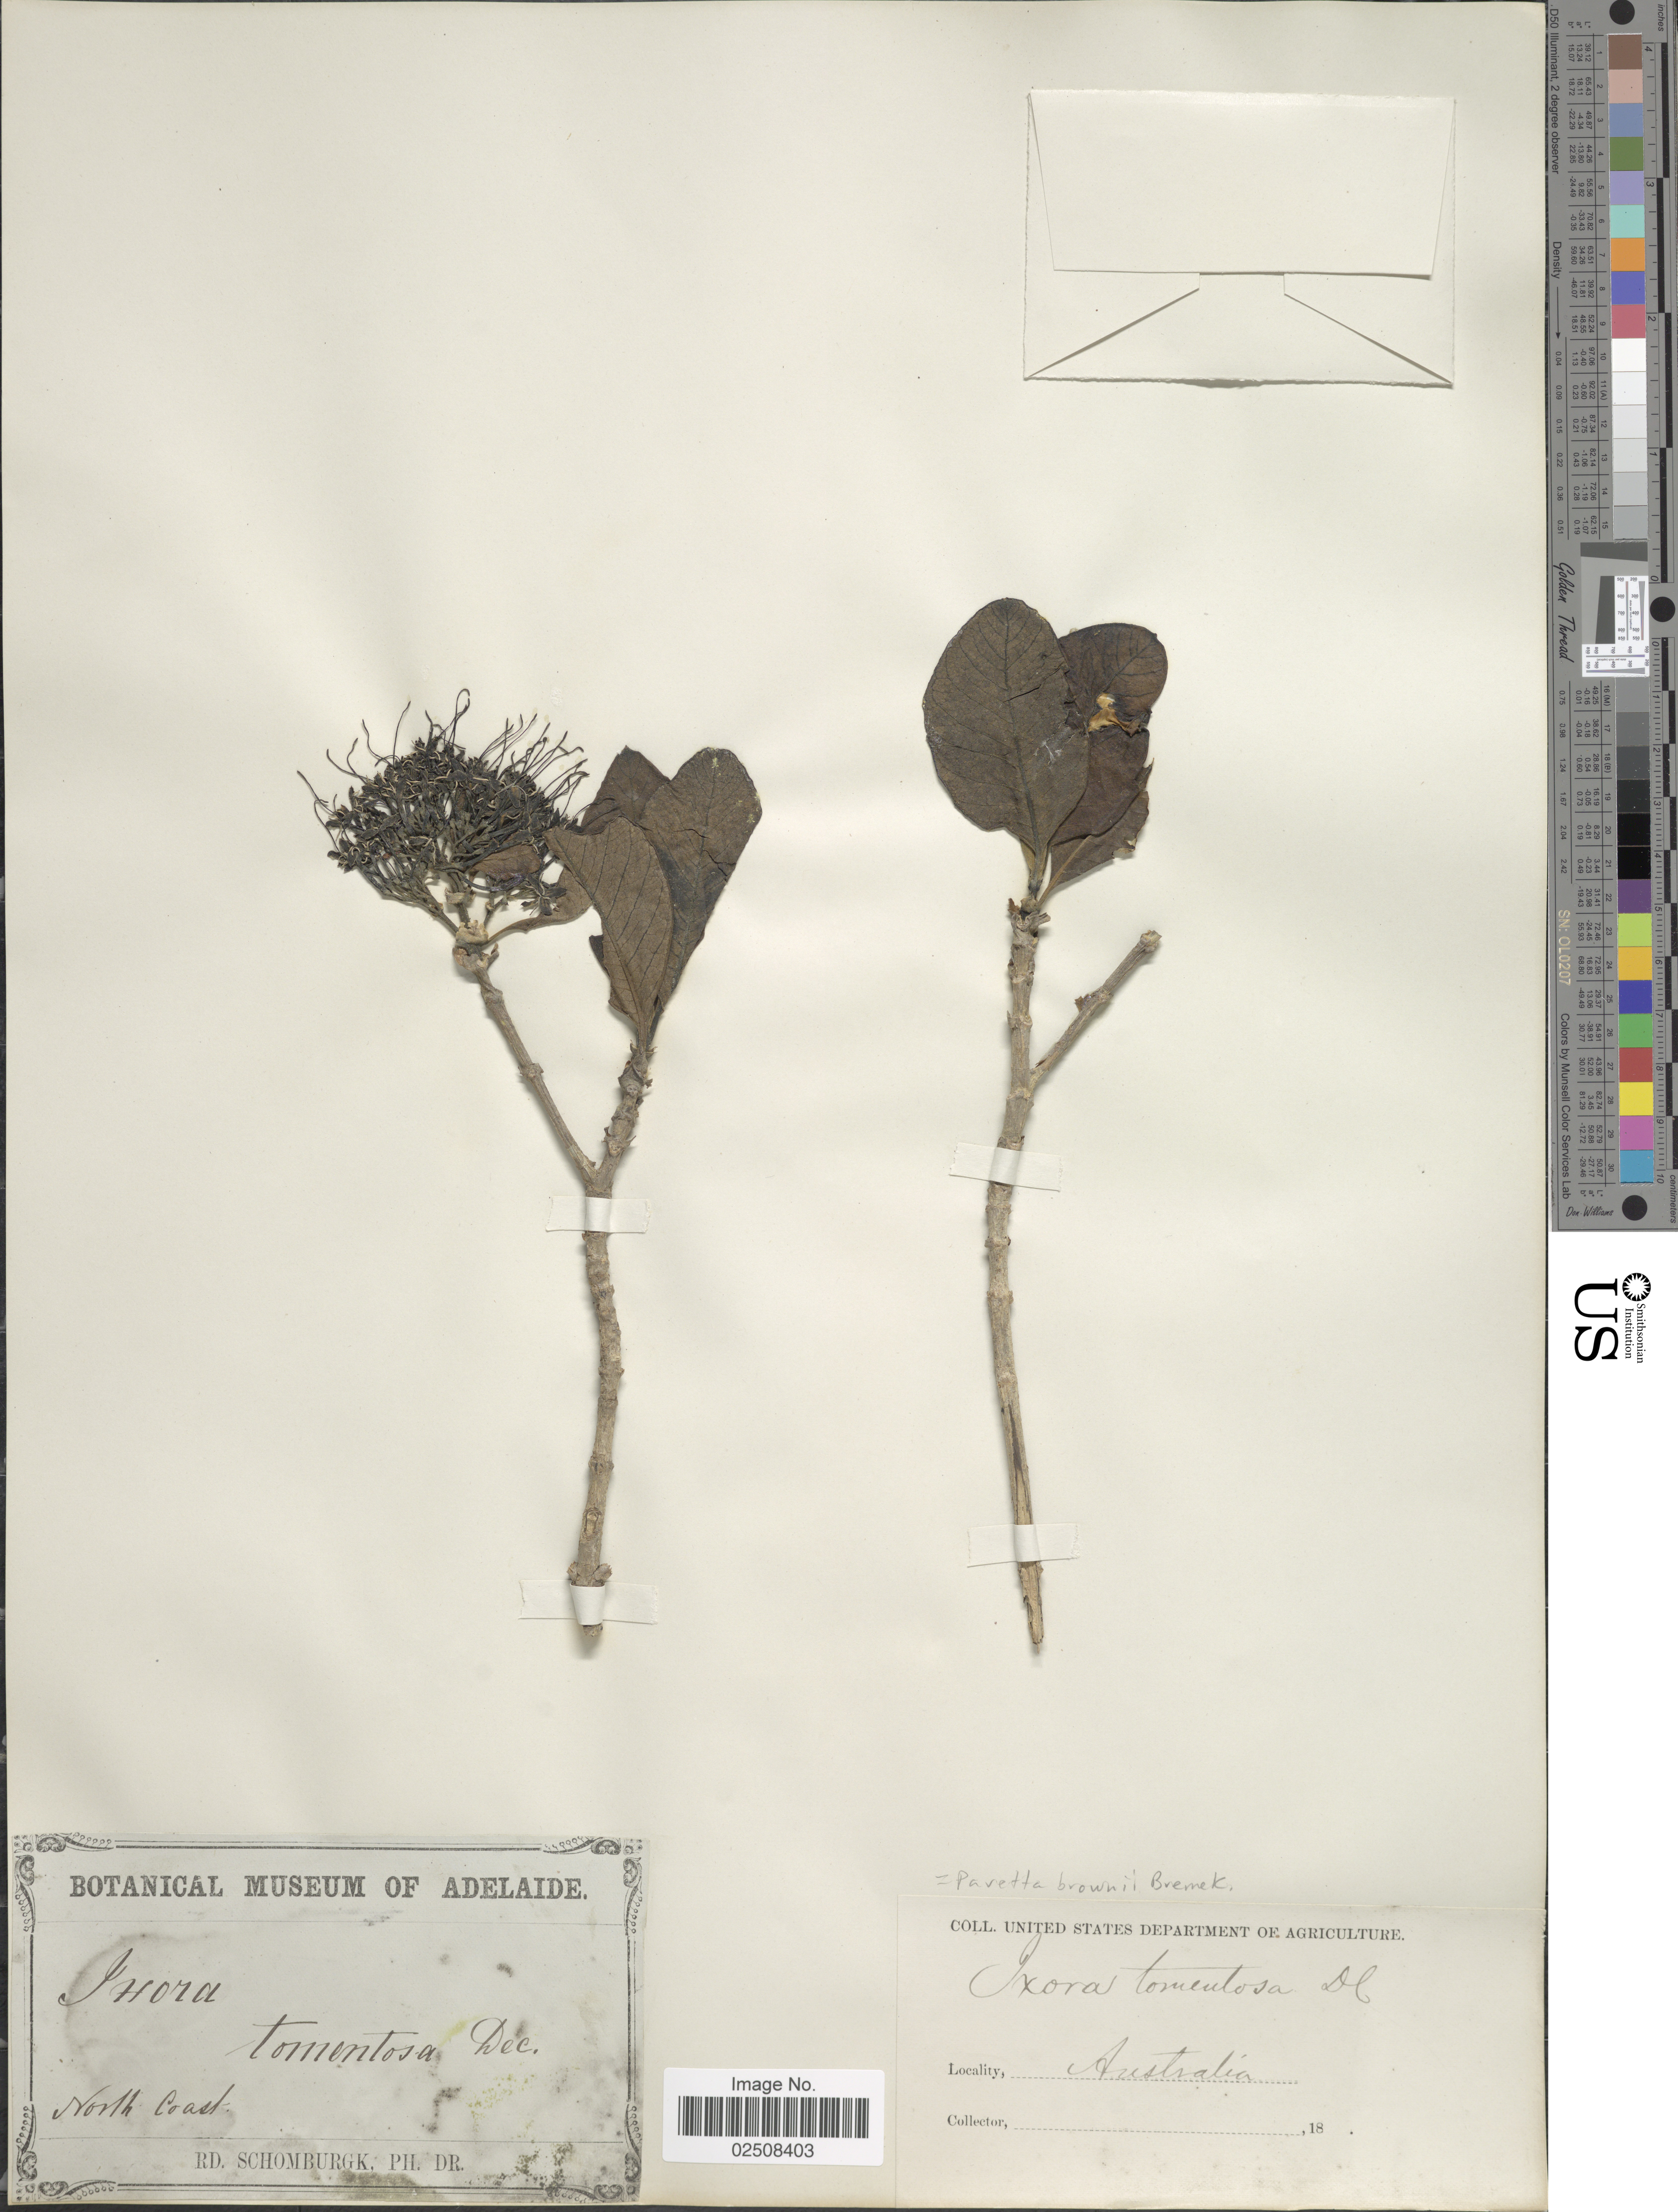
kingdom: Plantae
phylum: Tracheophyta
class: Magnoliopsida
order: Gentianales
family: Rubiaceae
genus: Pavetta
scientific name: Pavetta brownii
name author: Bremek.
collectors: M. R. Schomburgk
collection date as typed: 18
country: Australia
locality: North Coast